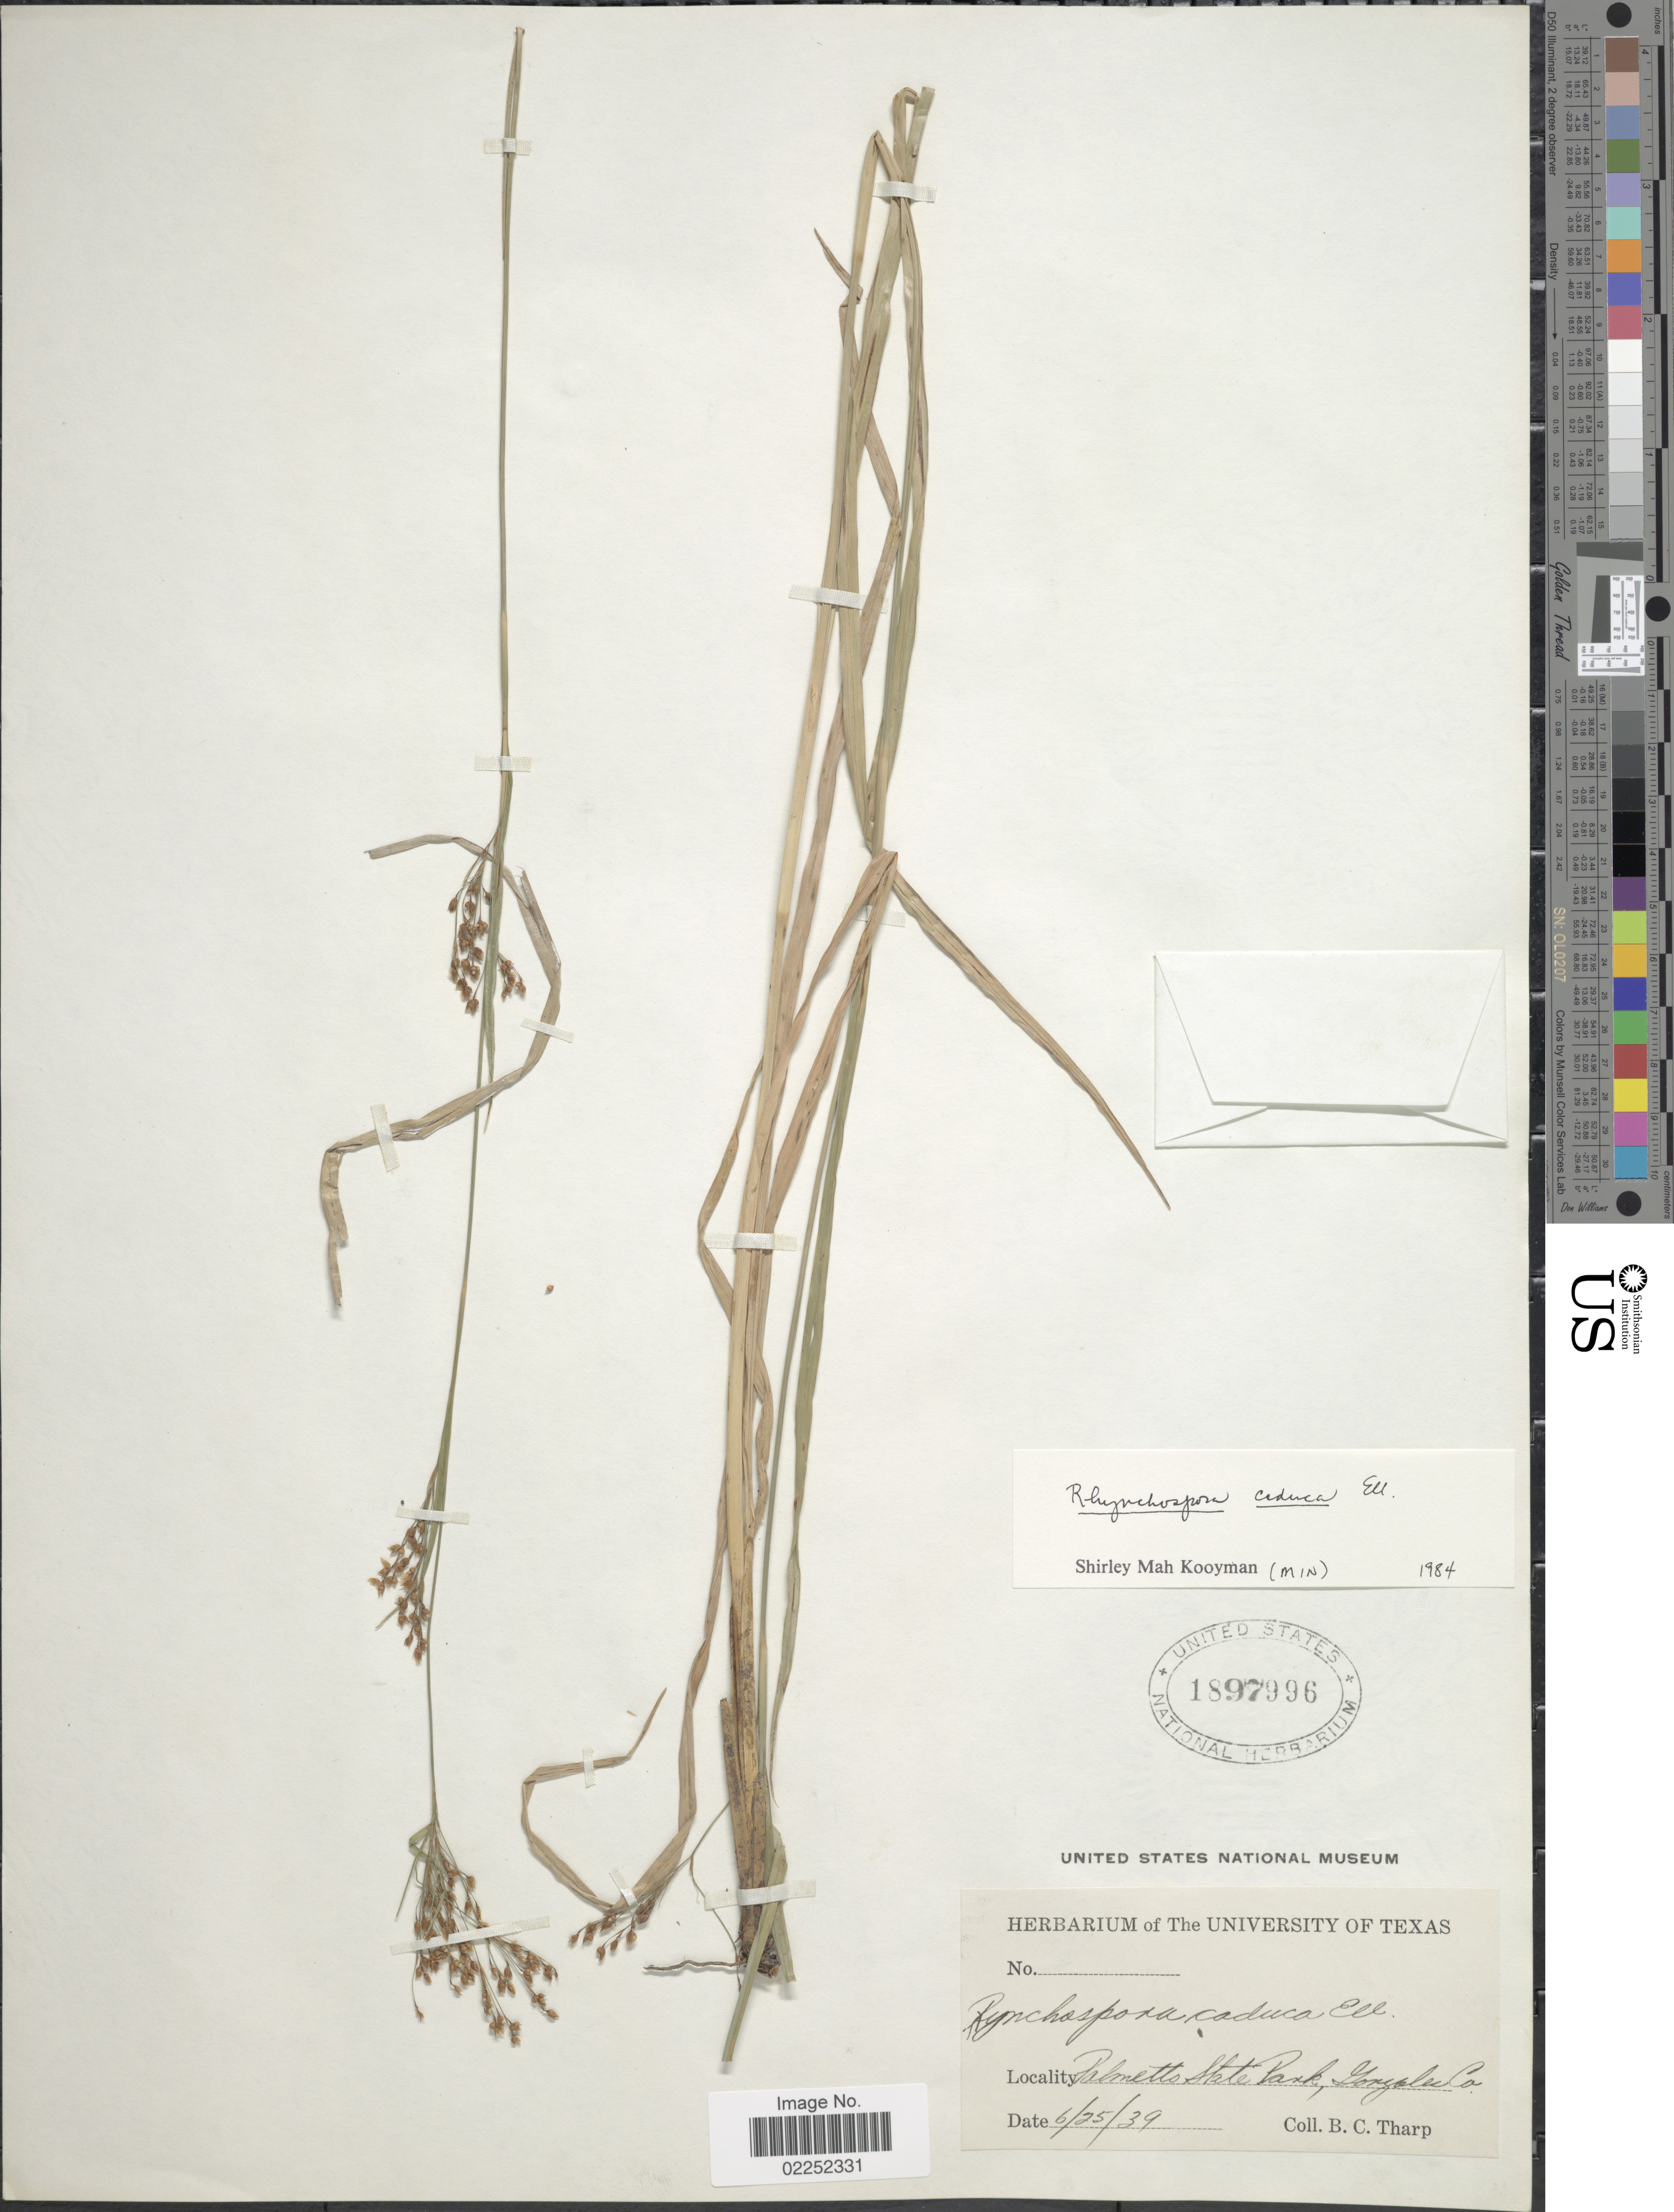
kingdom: Plantae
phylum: Tracheophyta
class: Liliopsida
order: Poales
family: Cyperaceae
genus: Rhynchospora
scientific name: Rhynchospora caduca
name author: Elliott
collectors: B. C. Tharp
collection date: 1939-06-25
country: United States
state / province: Texas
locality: Palmetto State Park, Gonzales Co.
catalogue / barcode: US 1897996